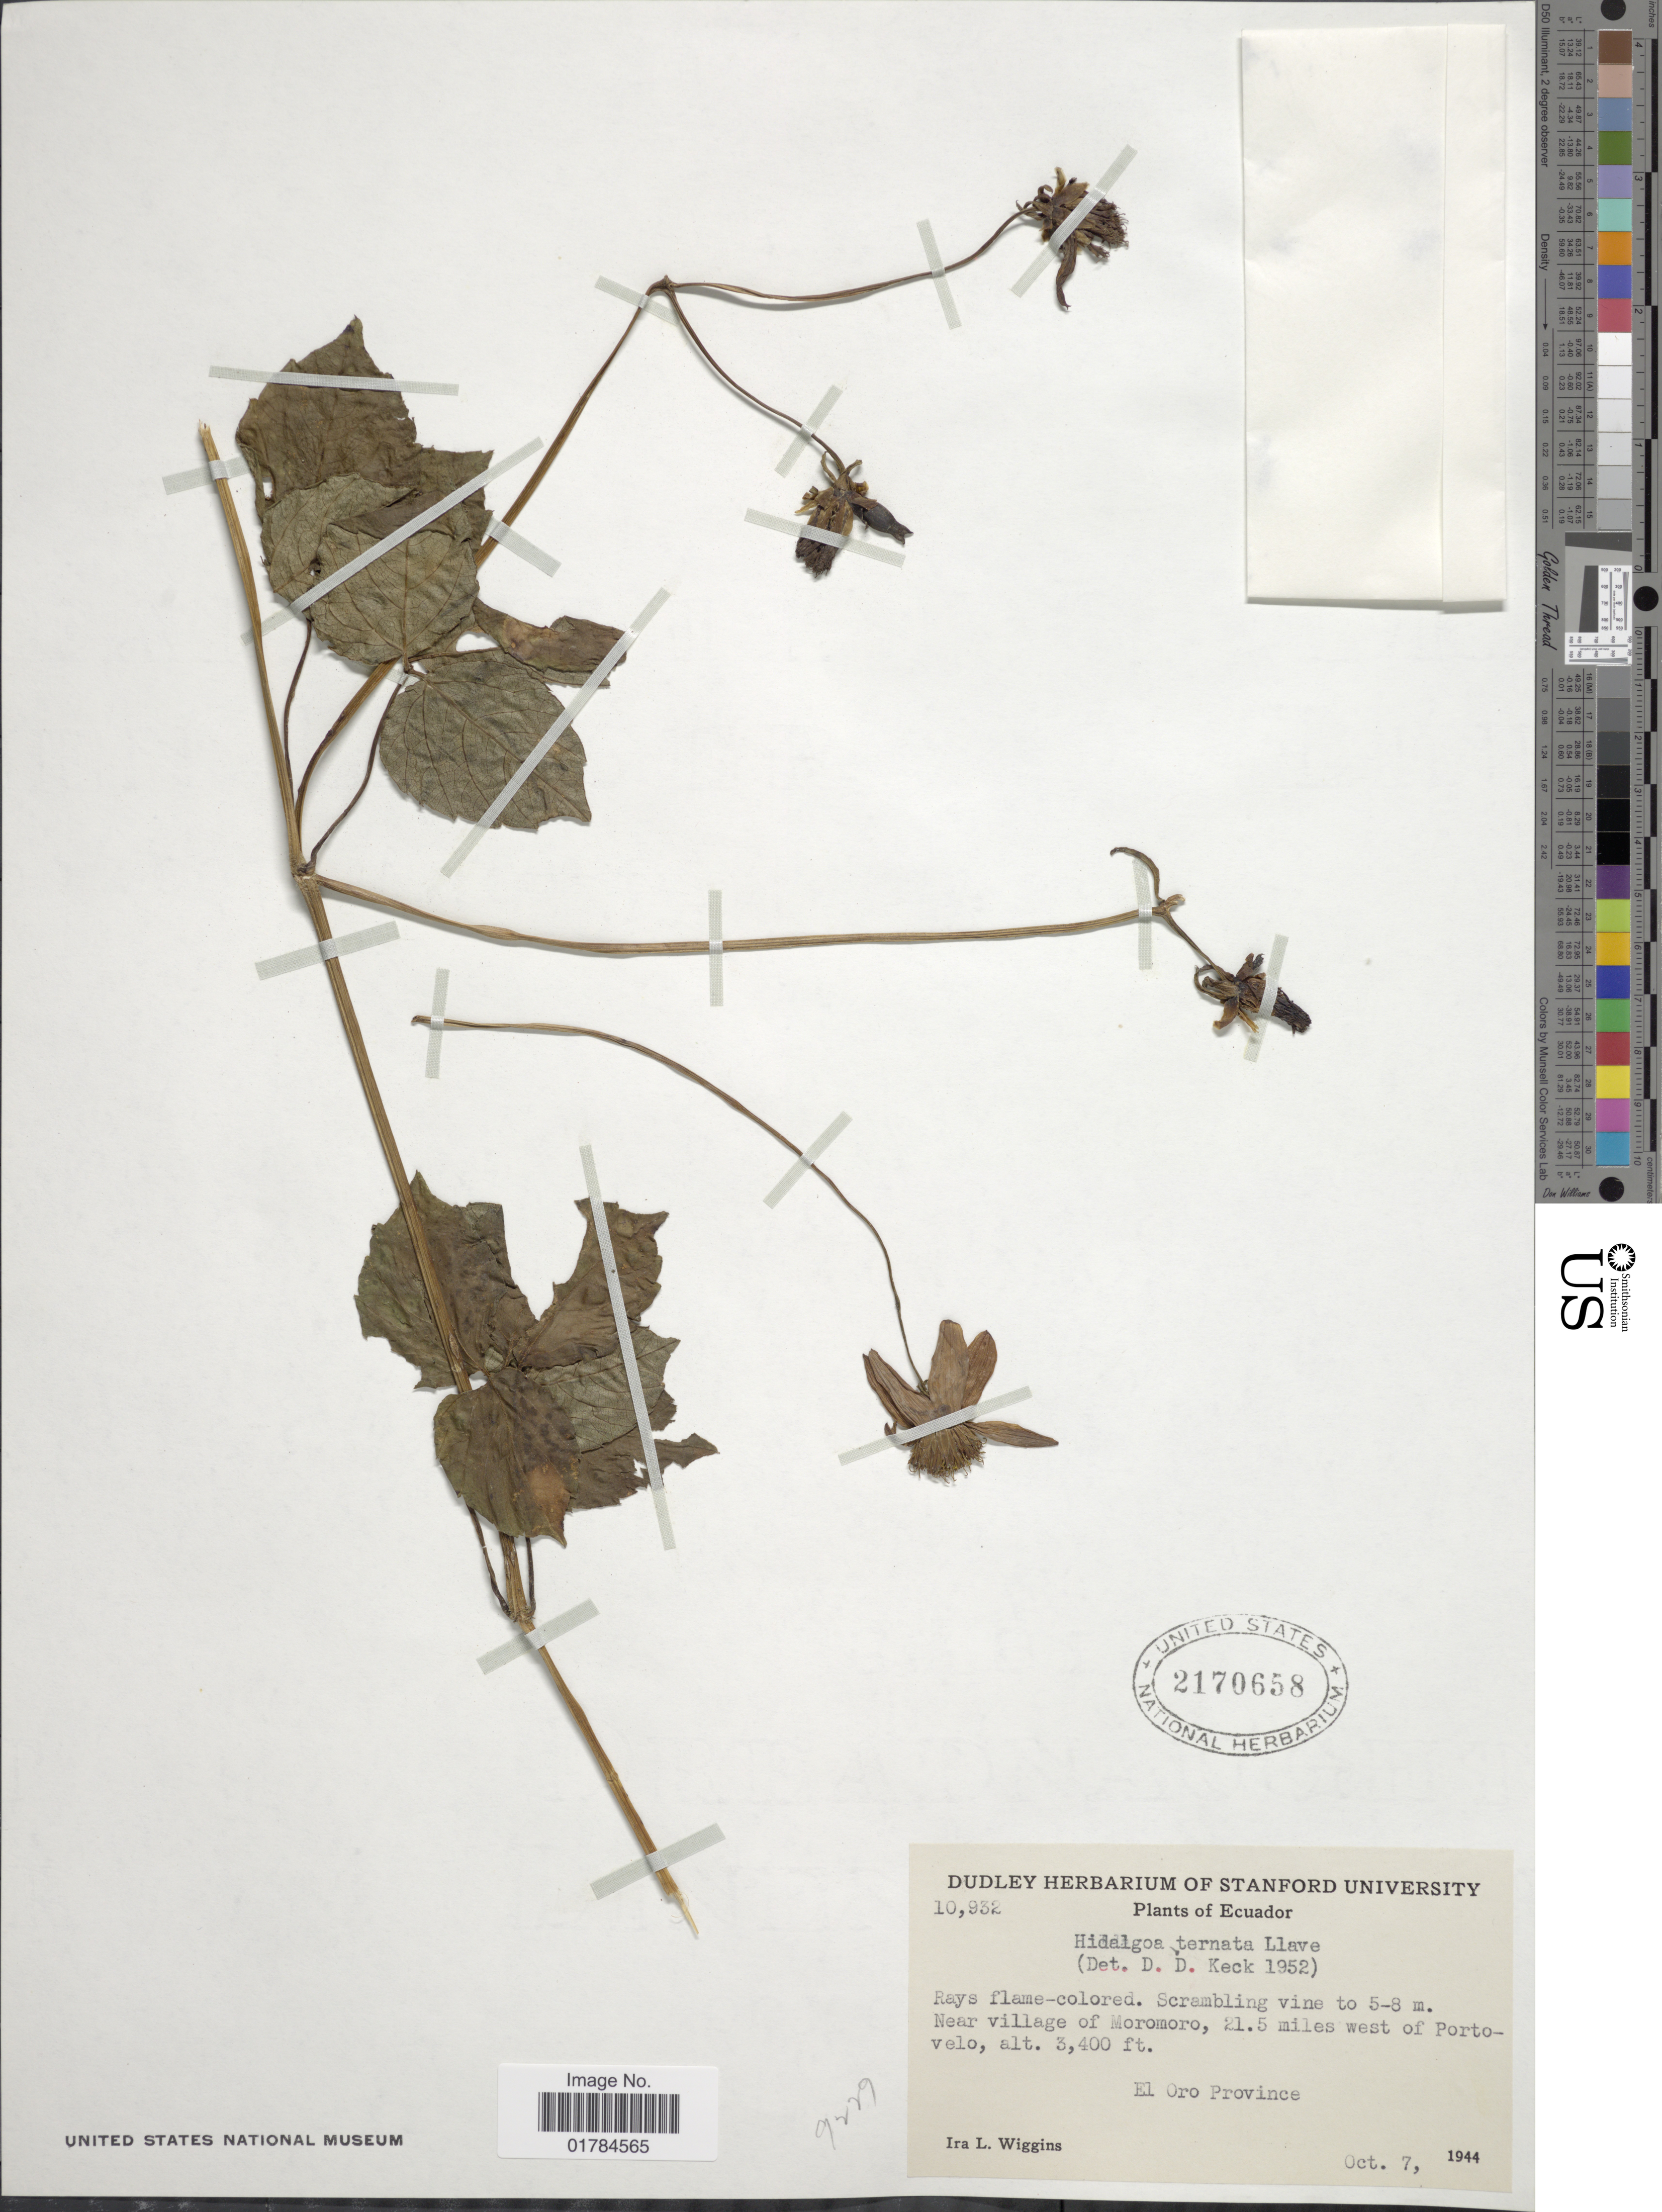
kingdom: Plantae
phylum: Tracheophyta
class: Magnoliopsida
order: Asterales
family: Asteraceae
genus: Hidalgoa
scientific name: Hidalgoa ternata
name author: La Llave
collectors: I. L. Wiggins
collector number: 10932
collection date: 1944-10-07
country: Ecuador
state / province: El Oro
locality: Near village of Moromoro, 21.5 miles west of Portovelo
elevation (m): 1036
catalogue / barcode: US 2170658